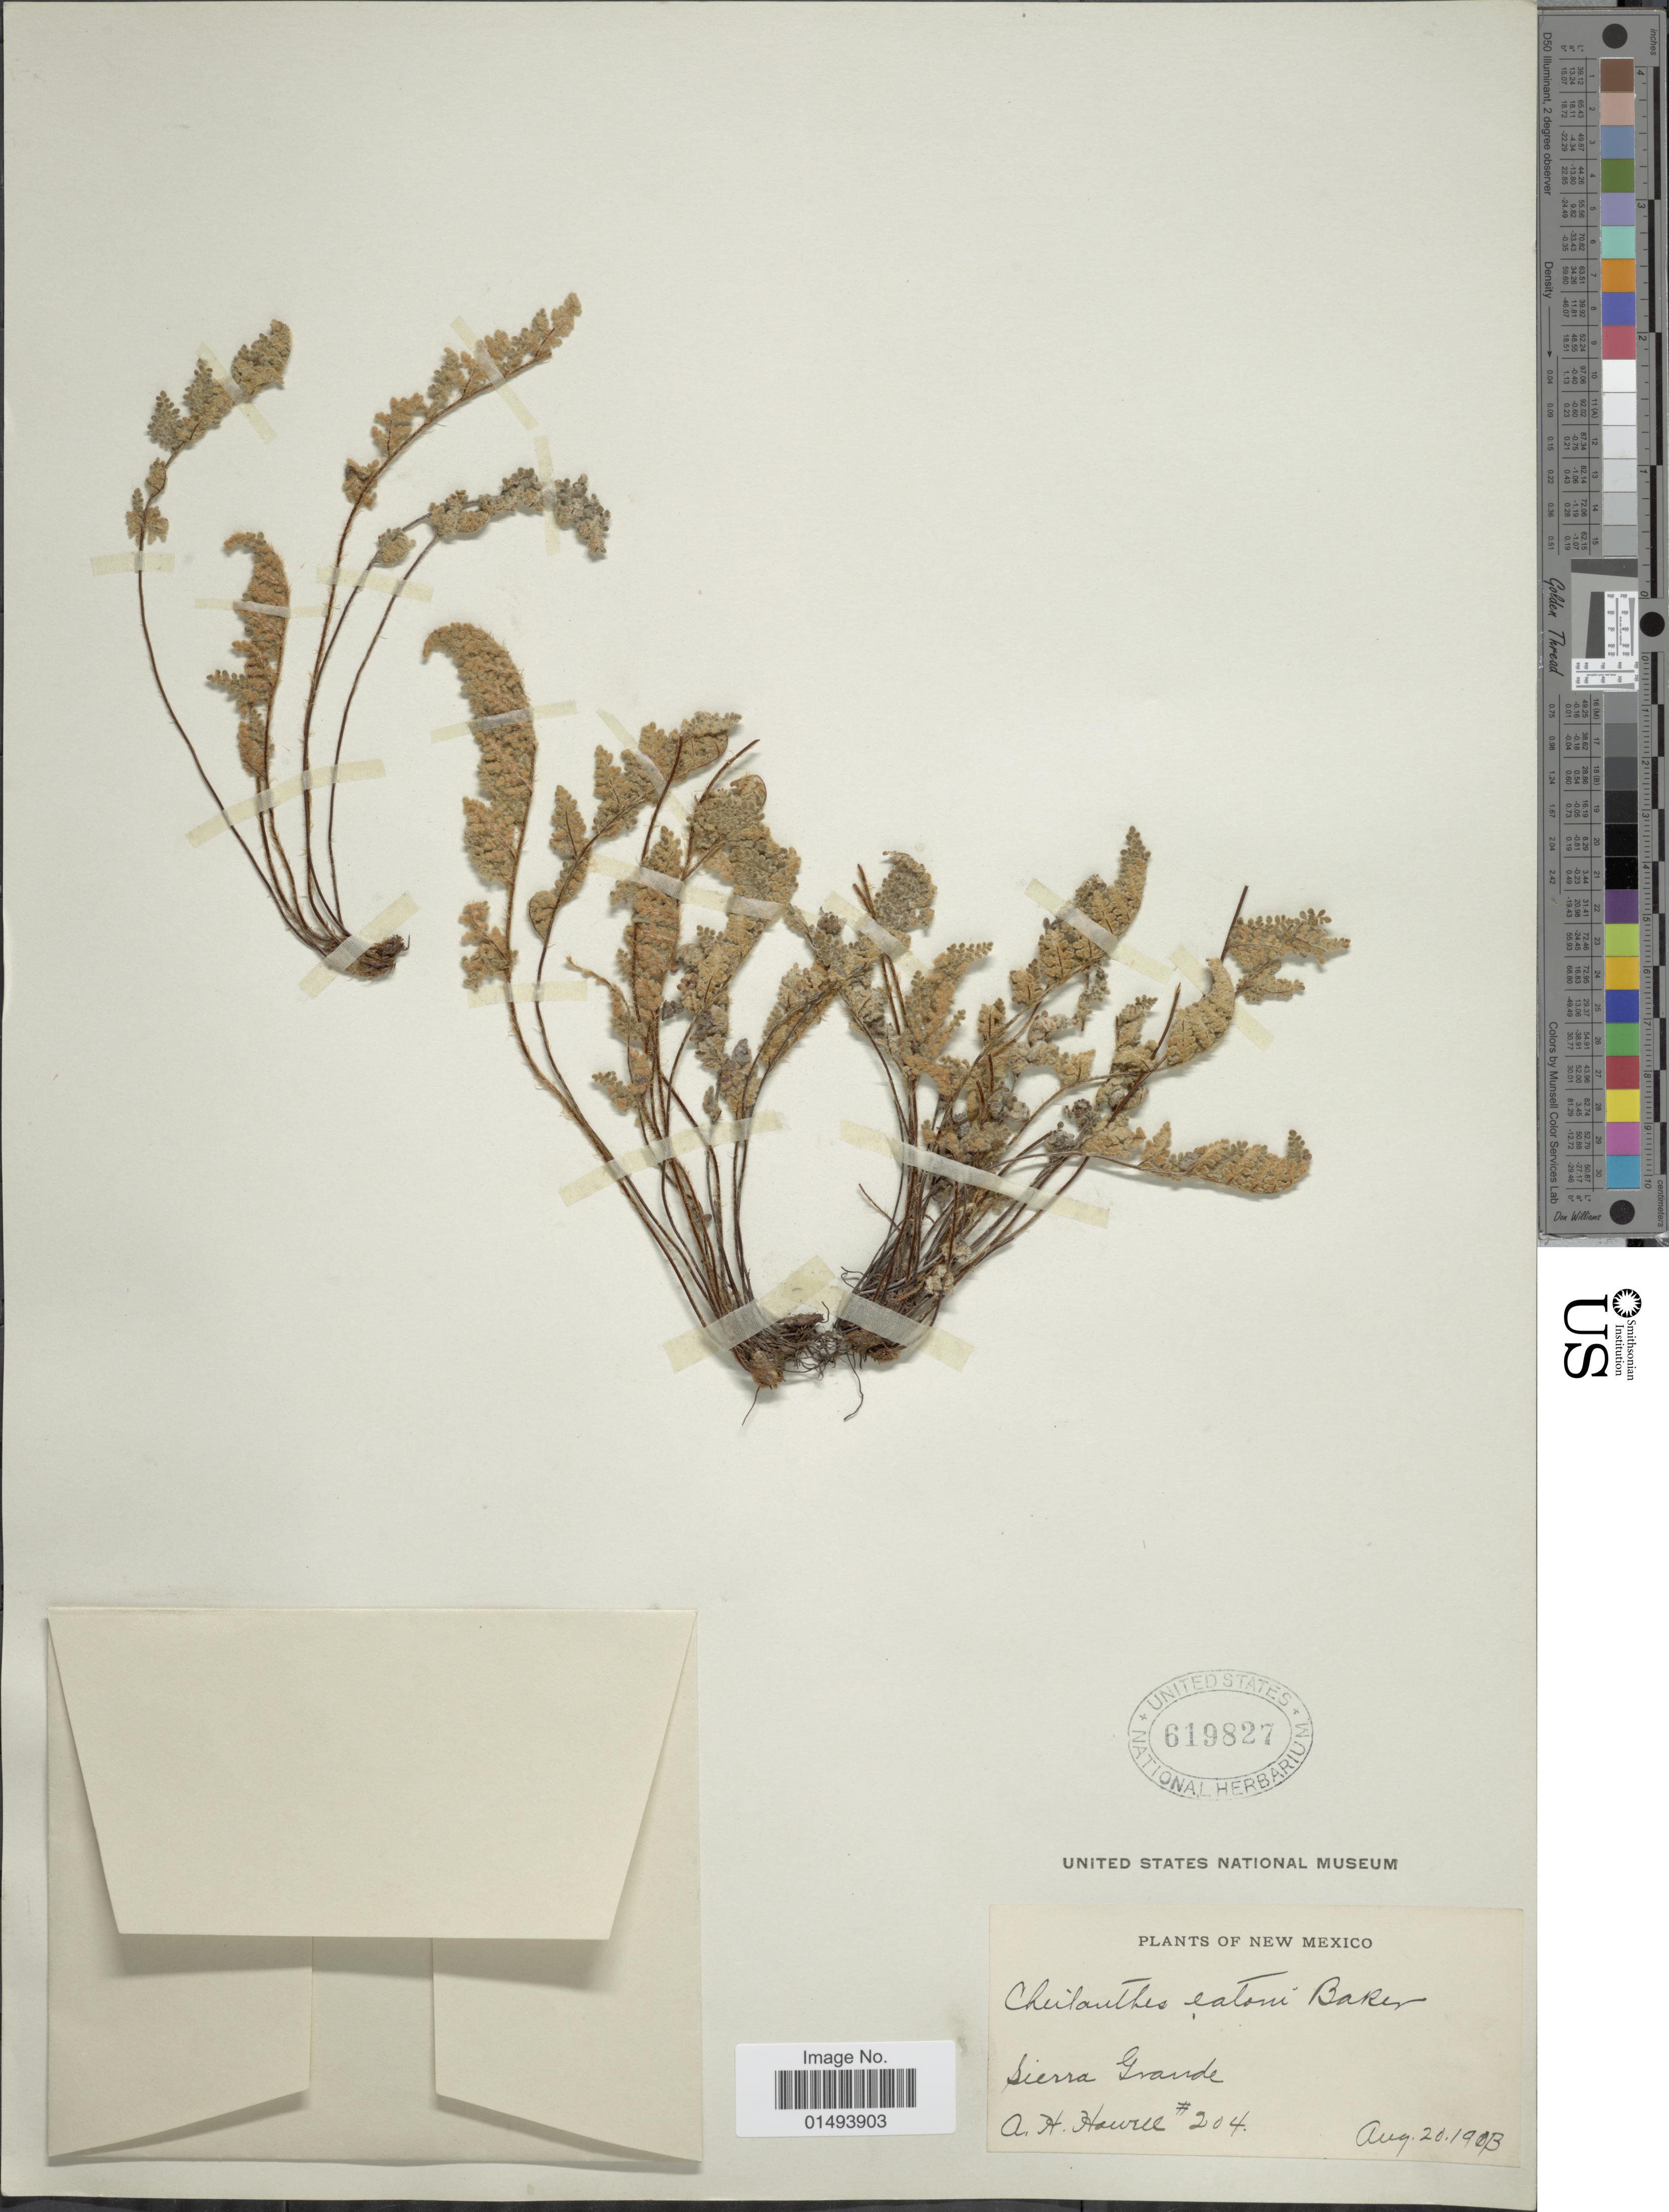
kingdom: Plantae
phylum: Tracheophyta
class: Polypodiopsida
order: Polypodiales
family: Pteridaceae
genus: Myriopteris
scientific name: Myriopteris rufa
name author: Fée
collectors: A. Howell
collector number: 204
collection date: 1913-08-20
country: United States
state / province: New Mexico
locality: Plants of New Mexico, Sierra Grande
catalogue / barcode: US 619827